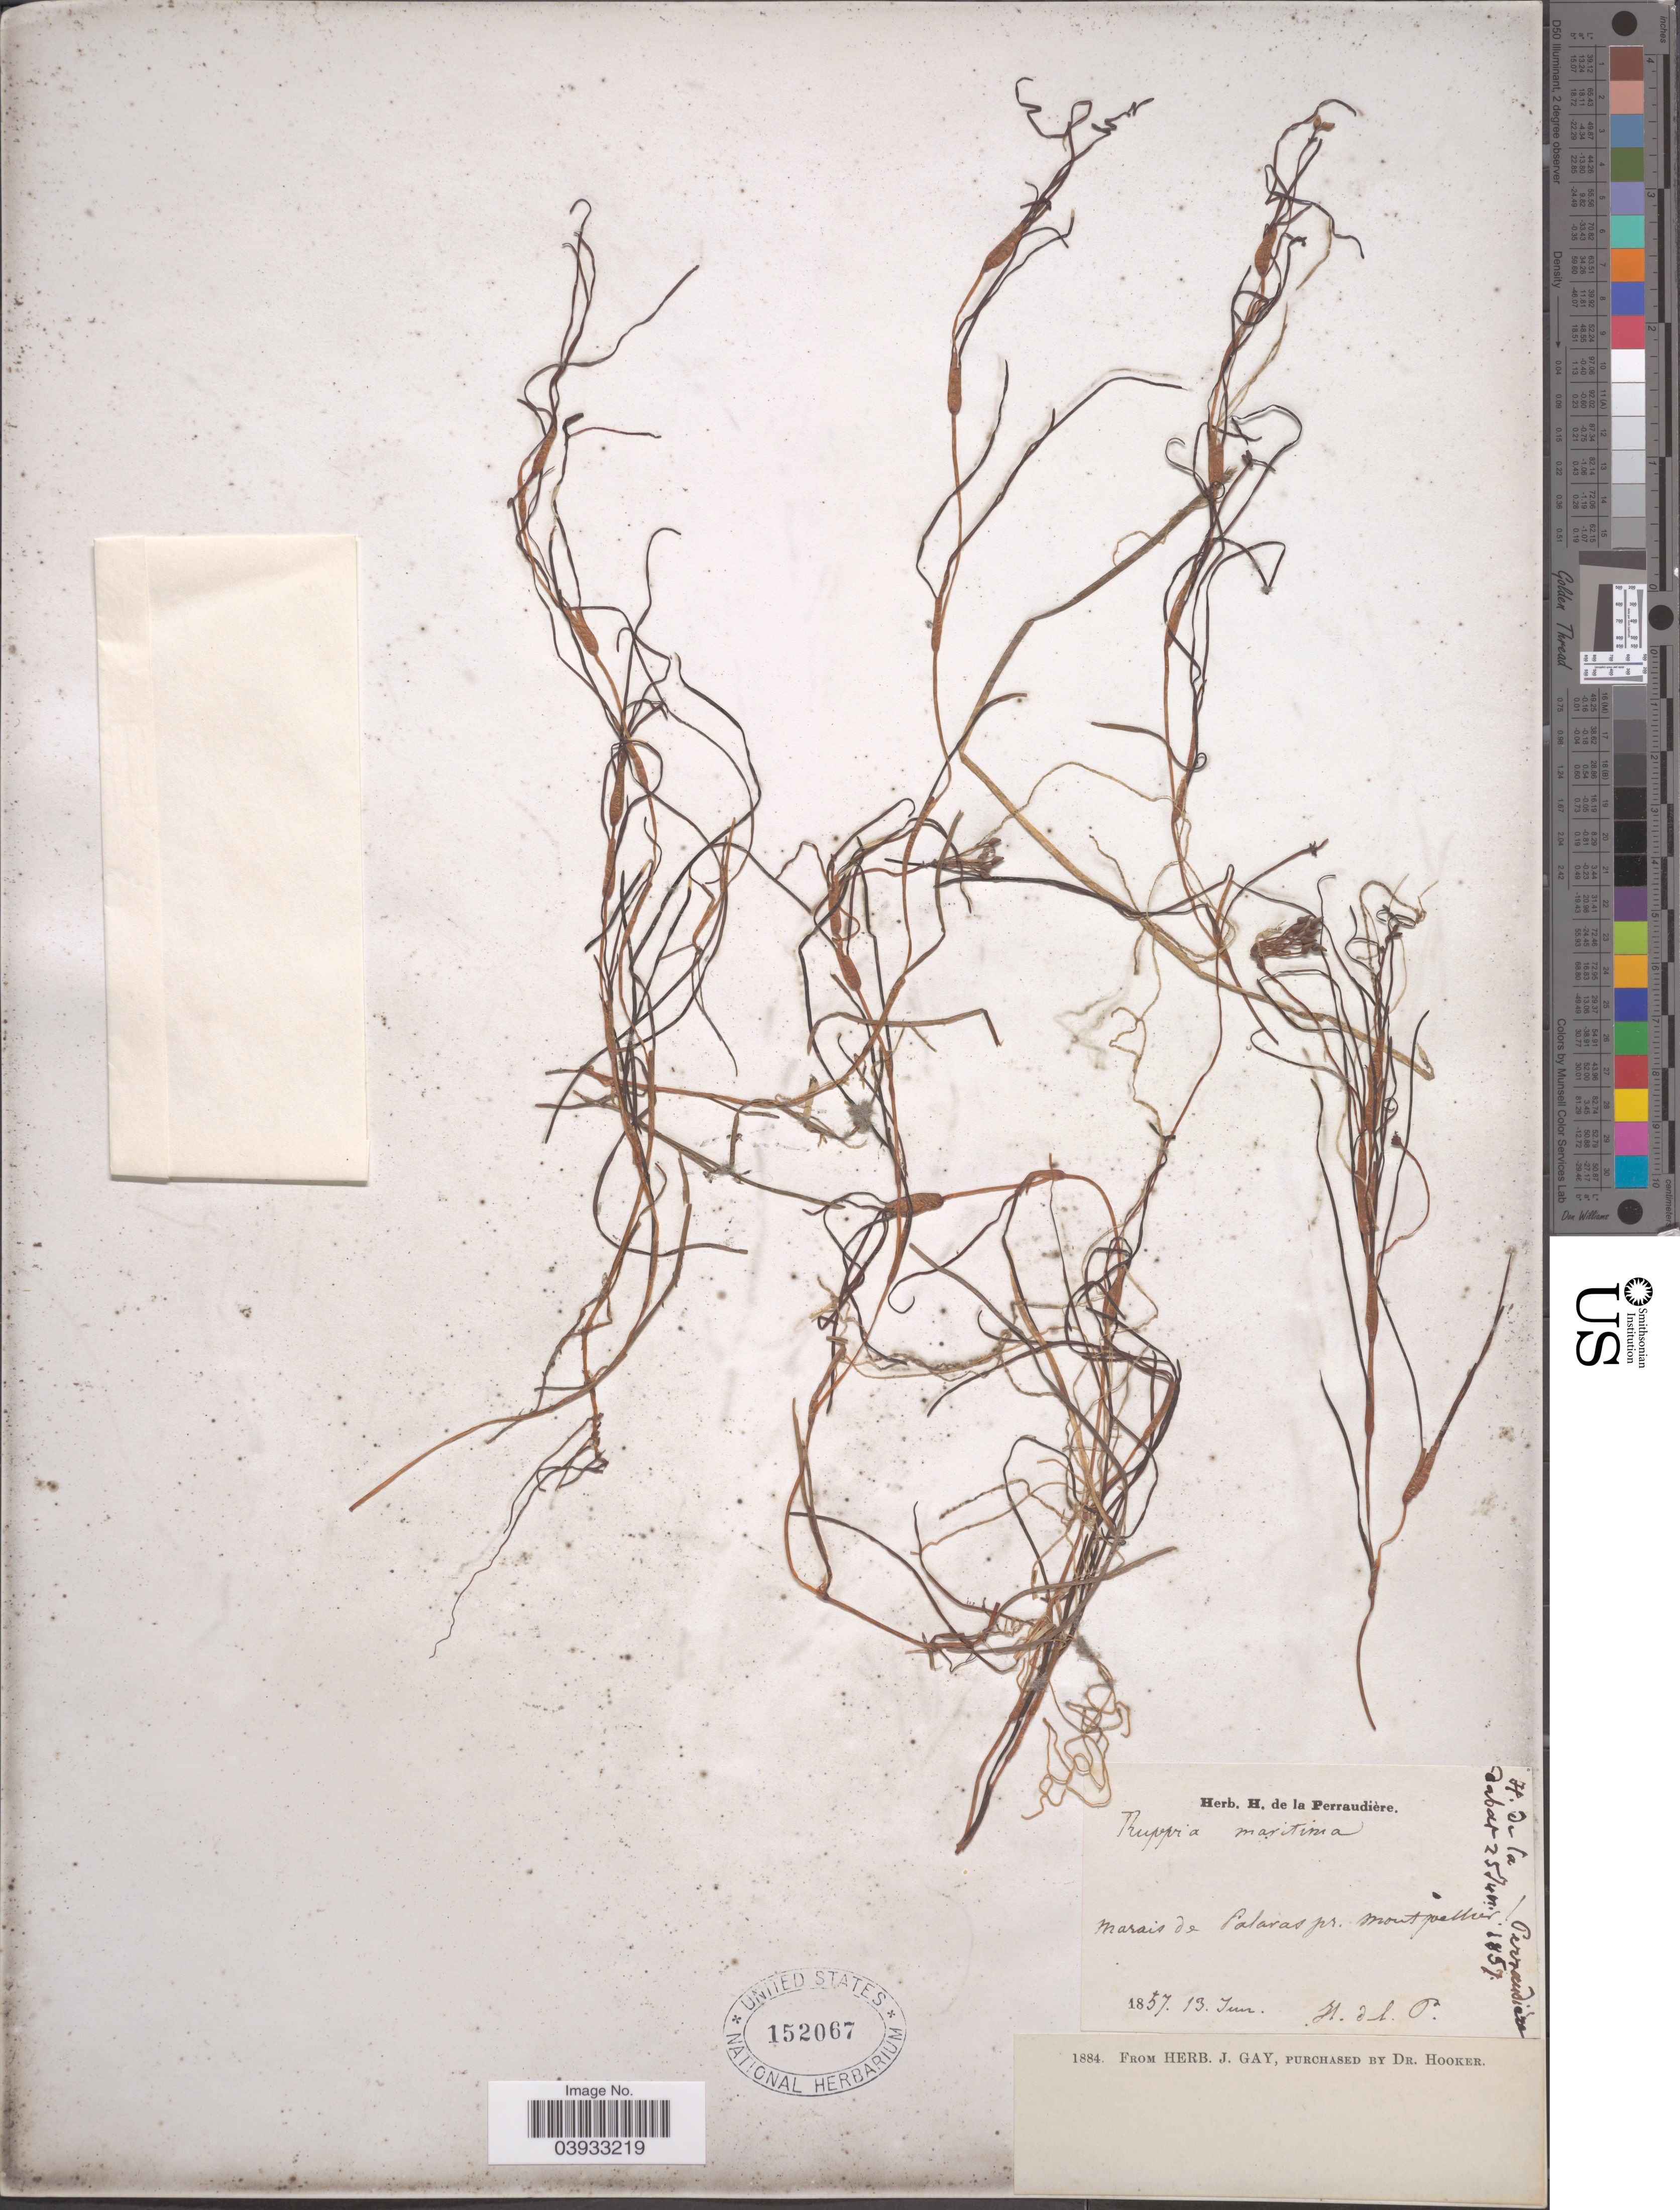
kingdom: Plantae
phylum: Tracheophyta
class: Liliopsida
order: Alismatales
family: Ruppiaceae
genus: Ruppia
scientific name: Ruppia maritima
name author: L.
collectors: H. de la Perraudière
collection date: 1857-06-13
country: France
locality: Marais de Palaras pr. Montpellier.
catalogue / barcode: US 152067